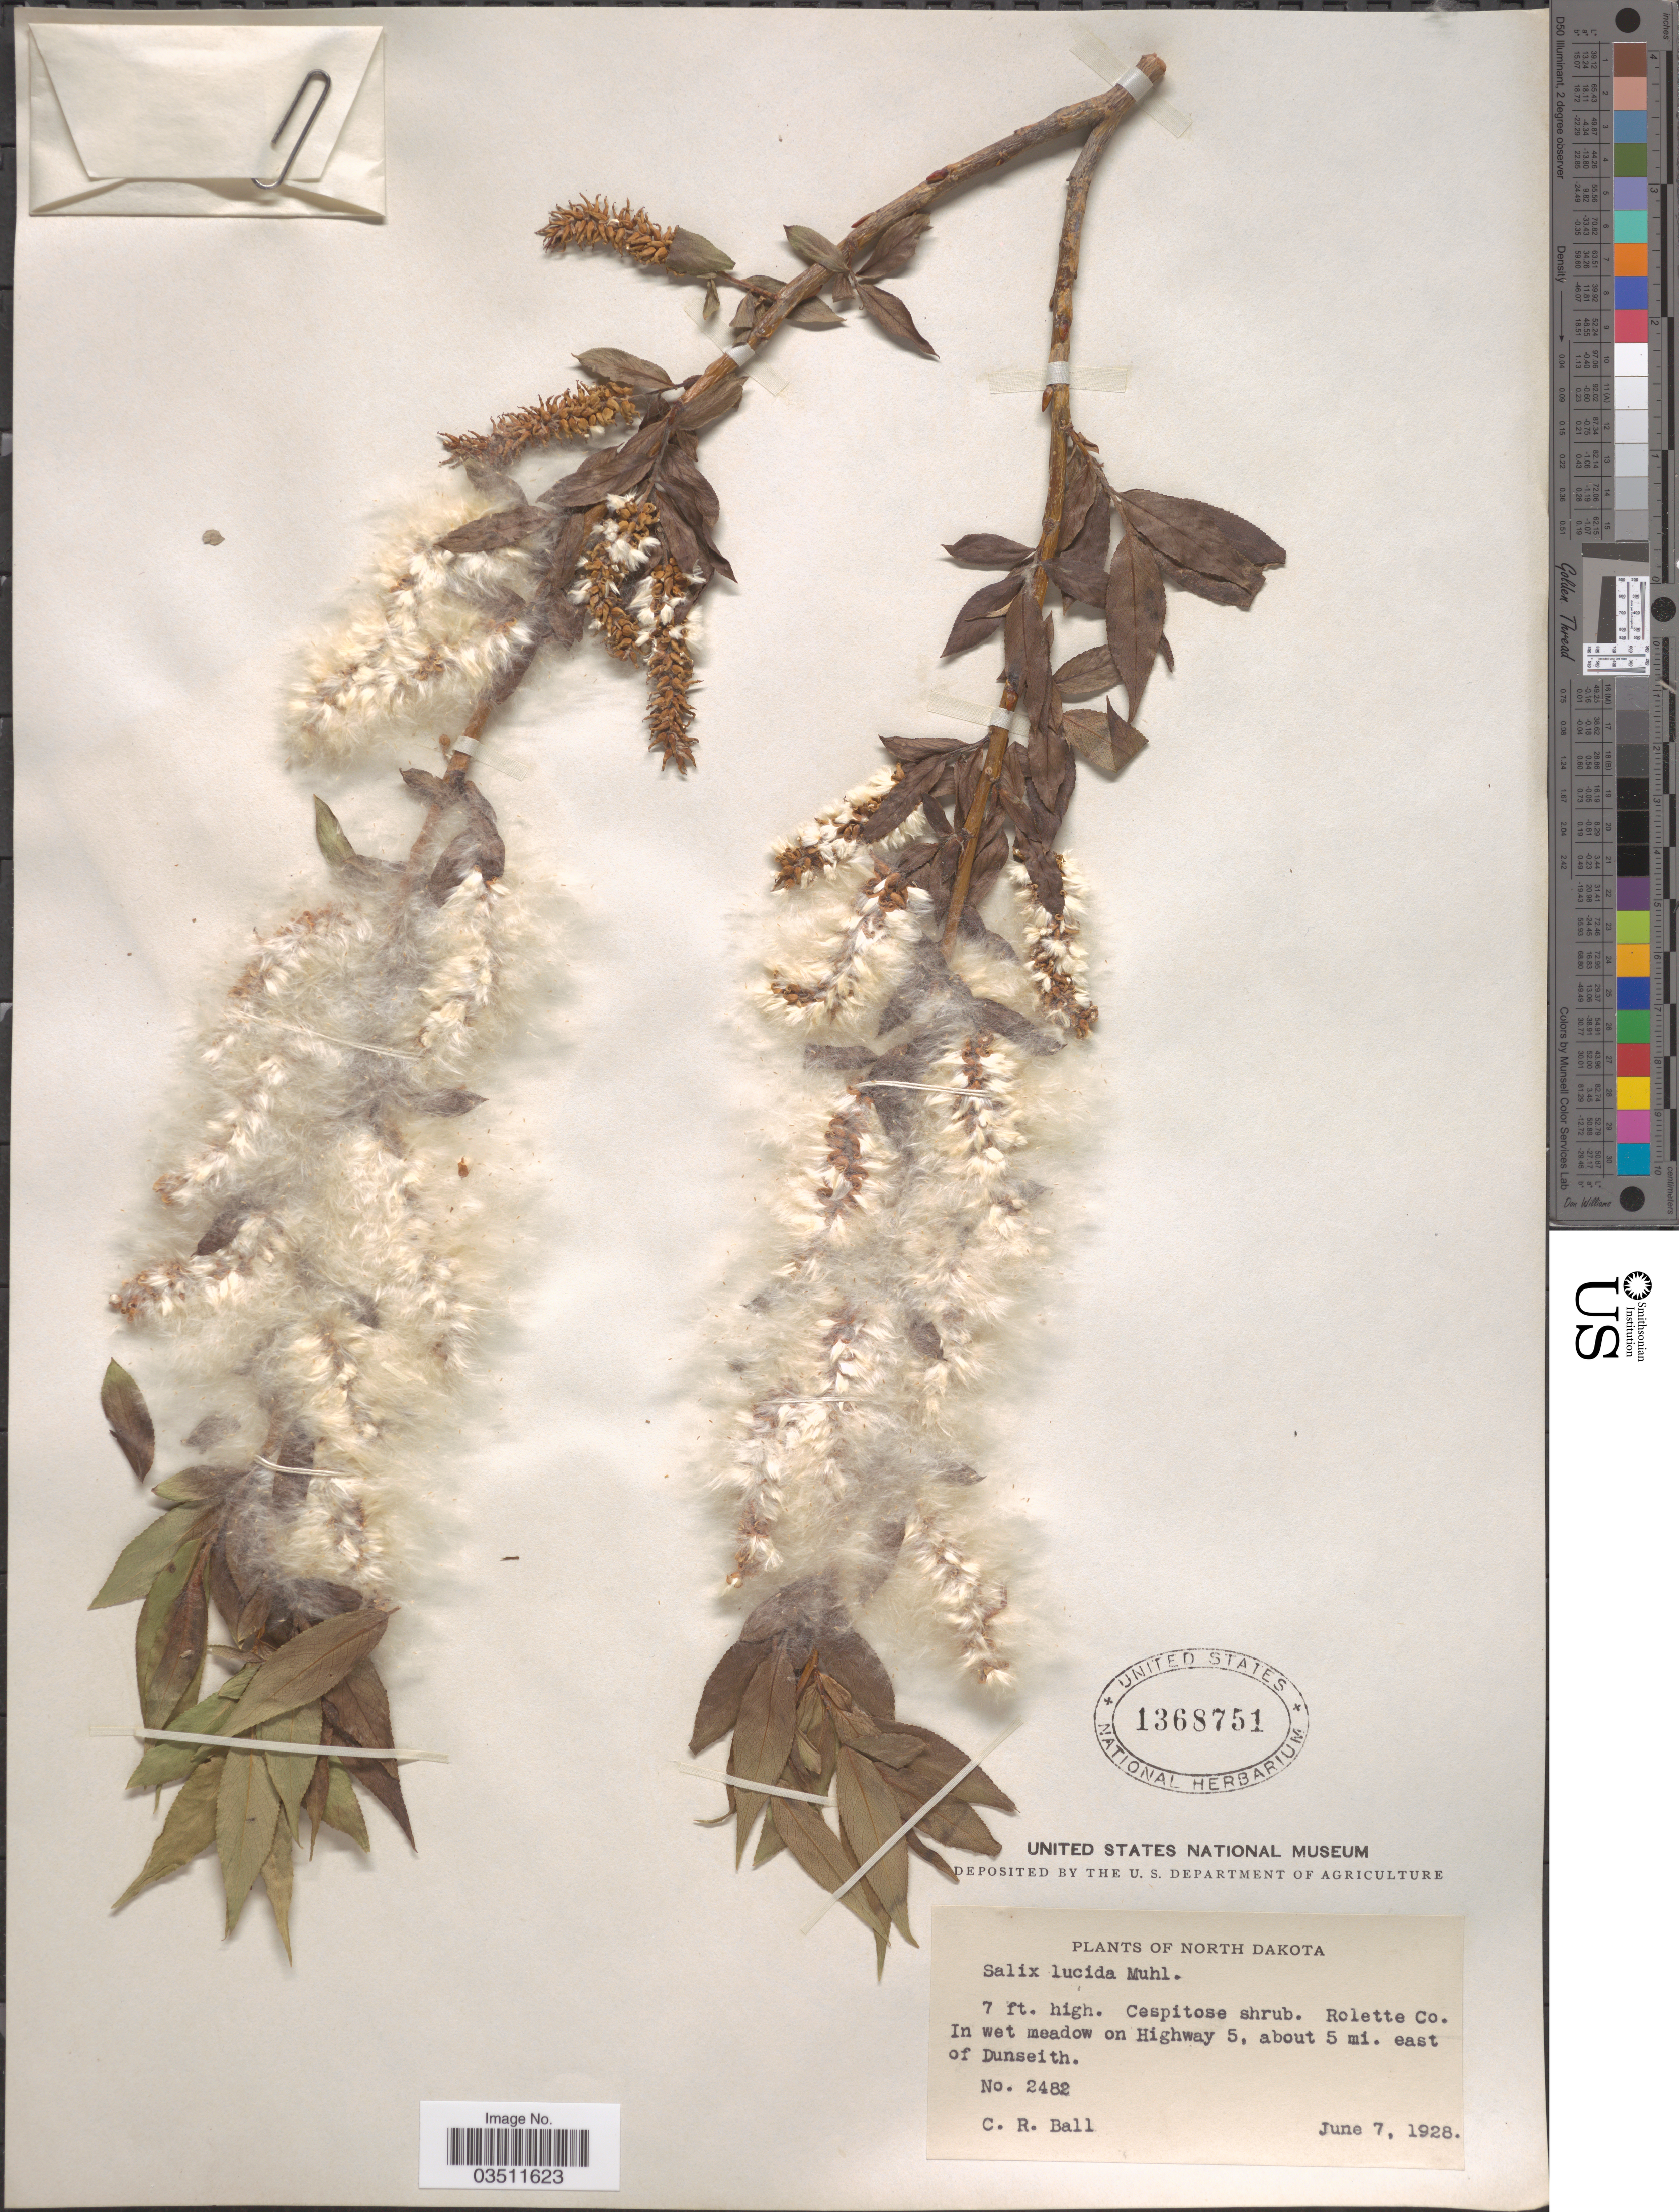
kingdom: Plantae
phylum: Tracheophyta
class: Magnoliopsida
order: Malpighiales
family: Salicaceae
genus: Salix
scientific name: Salix lucida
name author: Muhl.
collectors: C. R. Ball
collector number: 2482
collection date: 1928-06-07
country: United States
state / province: North Dakota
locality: Rolette Co. In wet meadow on Highway 5, about 5 mi. east of Dunseith.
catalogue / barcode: US 1368751